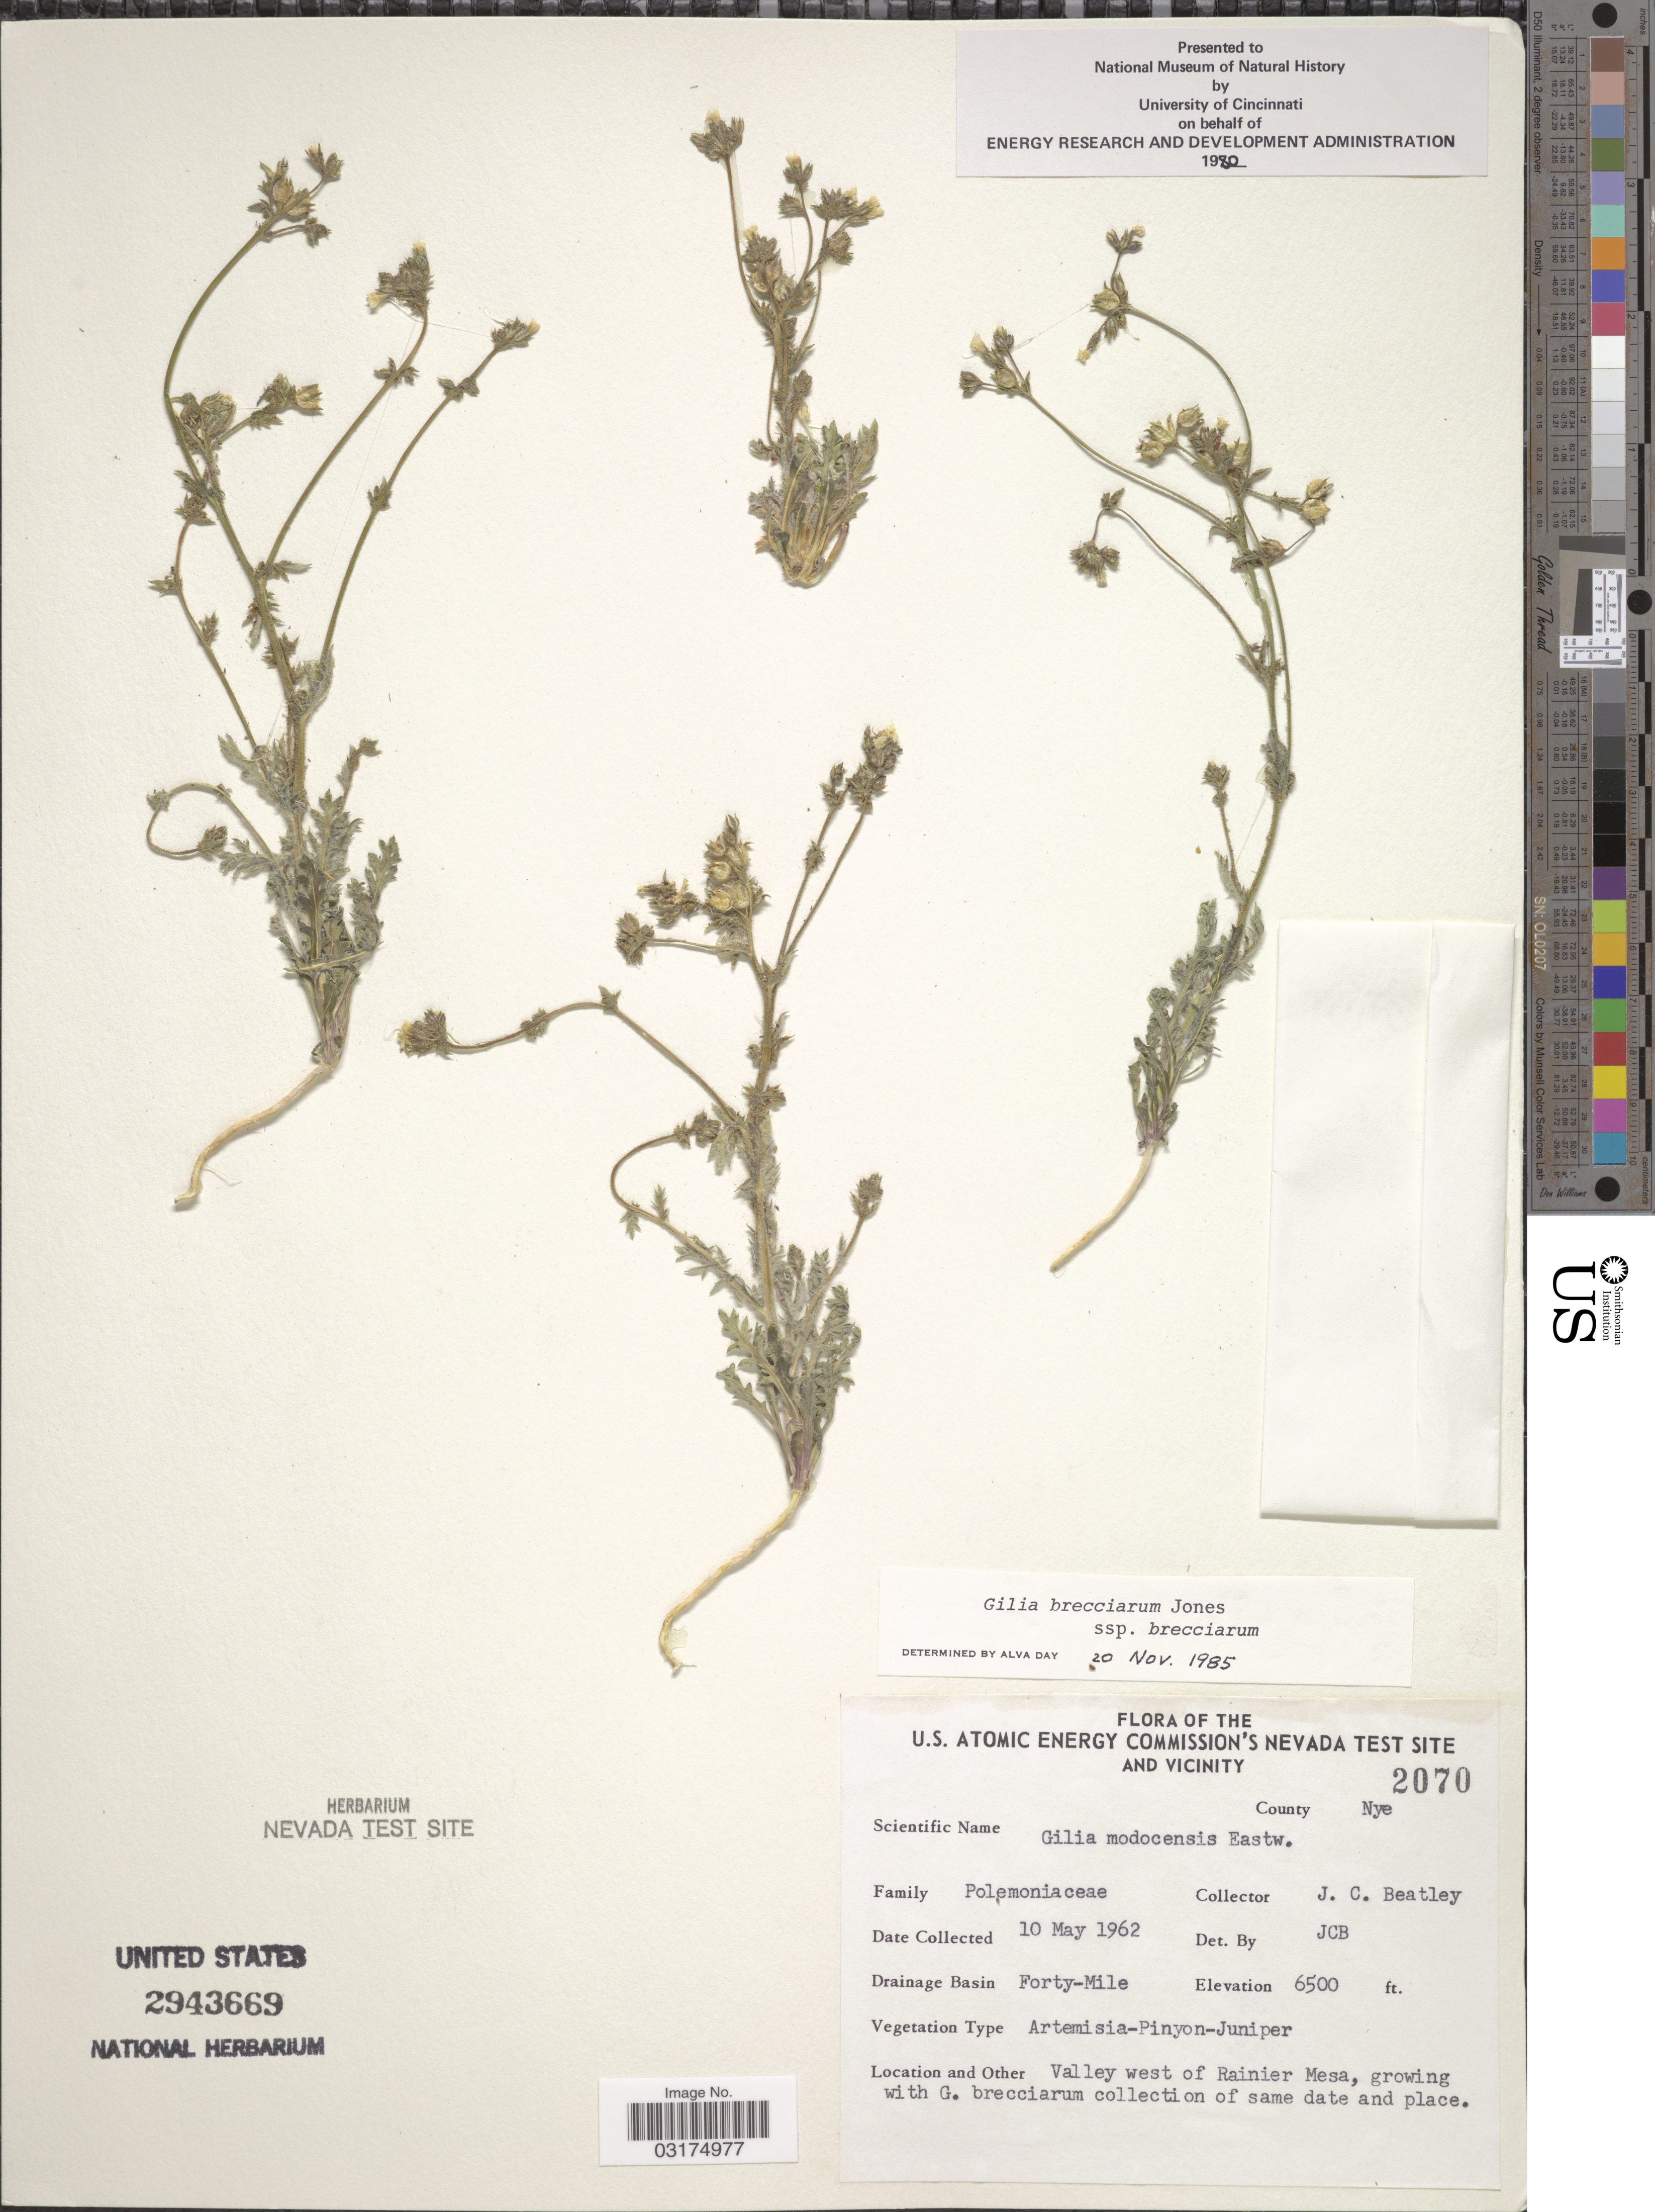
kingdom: Plantae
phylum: Tracheophyta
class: Magnoliopsida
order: Ericales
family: Polemoniaceae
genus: Gilia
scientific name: Gilia brecciarum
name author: M.E. Jones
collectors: J. C. Beatley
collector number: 2070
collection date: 1962-05-10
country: United States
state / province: Nevada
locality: The U. S. Atomic Energy Commission's Nevada Test Site and Vicinity. County Nye. Drainage Basin Forty-Mile. Valley west of Rainier Mesa.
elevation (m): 1981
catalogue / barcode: US 2943669